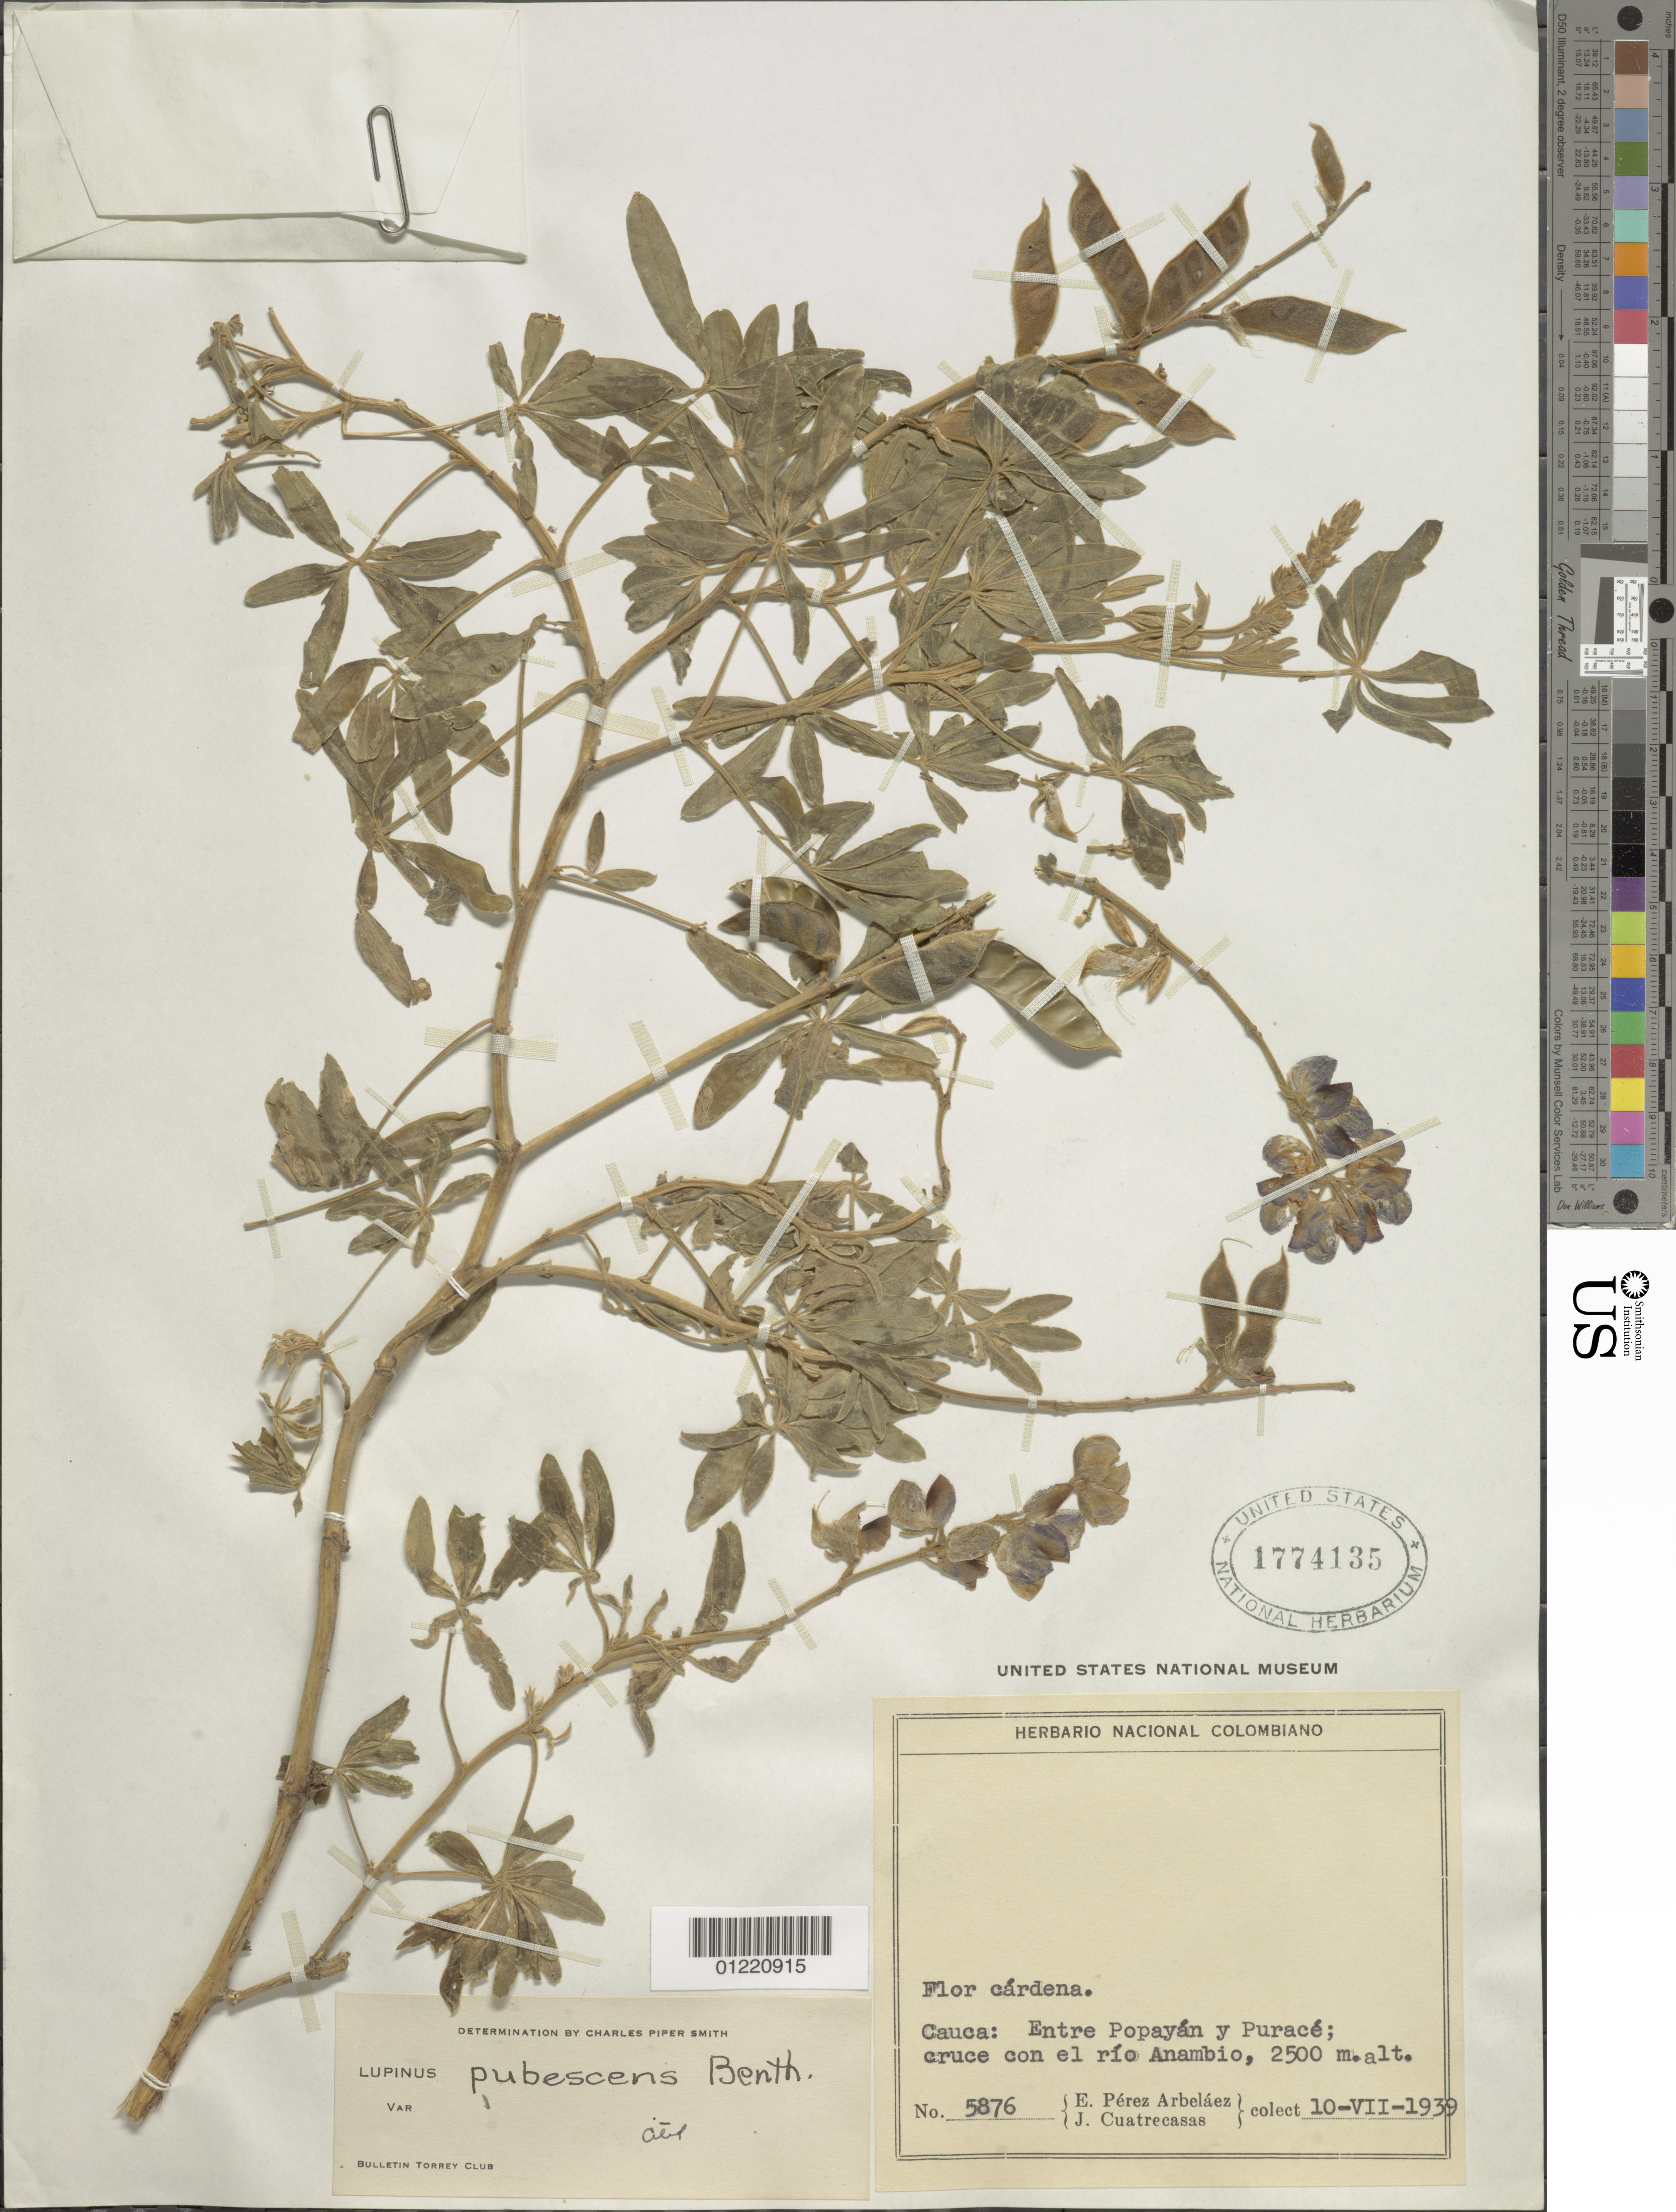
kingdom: Plantae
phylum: Tracheophyta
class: Magnoliopsida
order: Fabales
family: Fabaceae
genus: Lupinus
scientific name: Lupinus pubescens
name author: Benth.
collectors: E. Pérez Arbeláez & J. Cuatrecasas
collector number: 5876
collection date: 1939-07-10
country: Colombia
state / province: Cauca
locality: Entre Popayán y Puracé; cruce con el río Anambio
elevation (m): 2500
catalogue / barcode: US 1774135